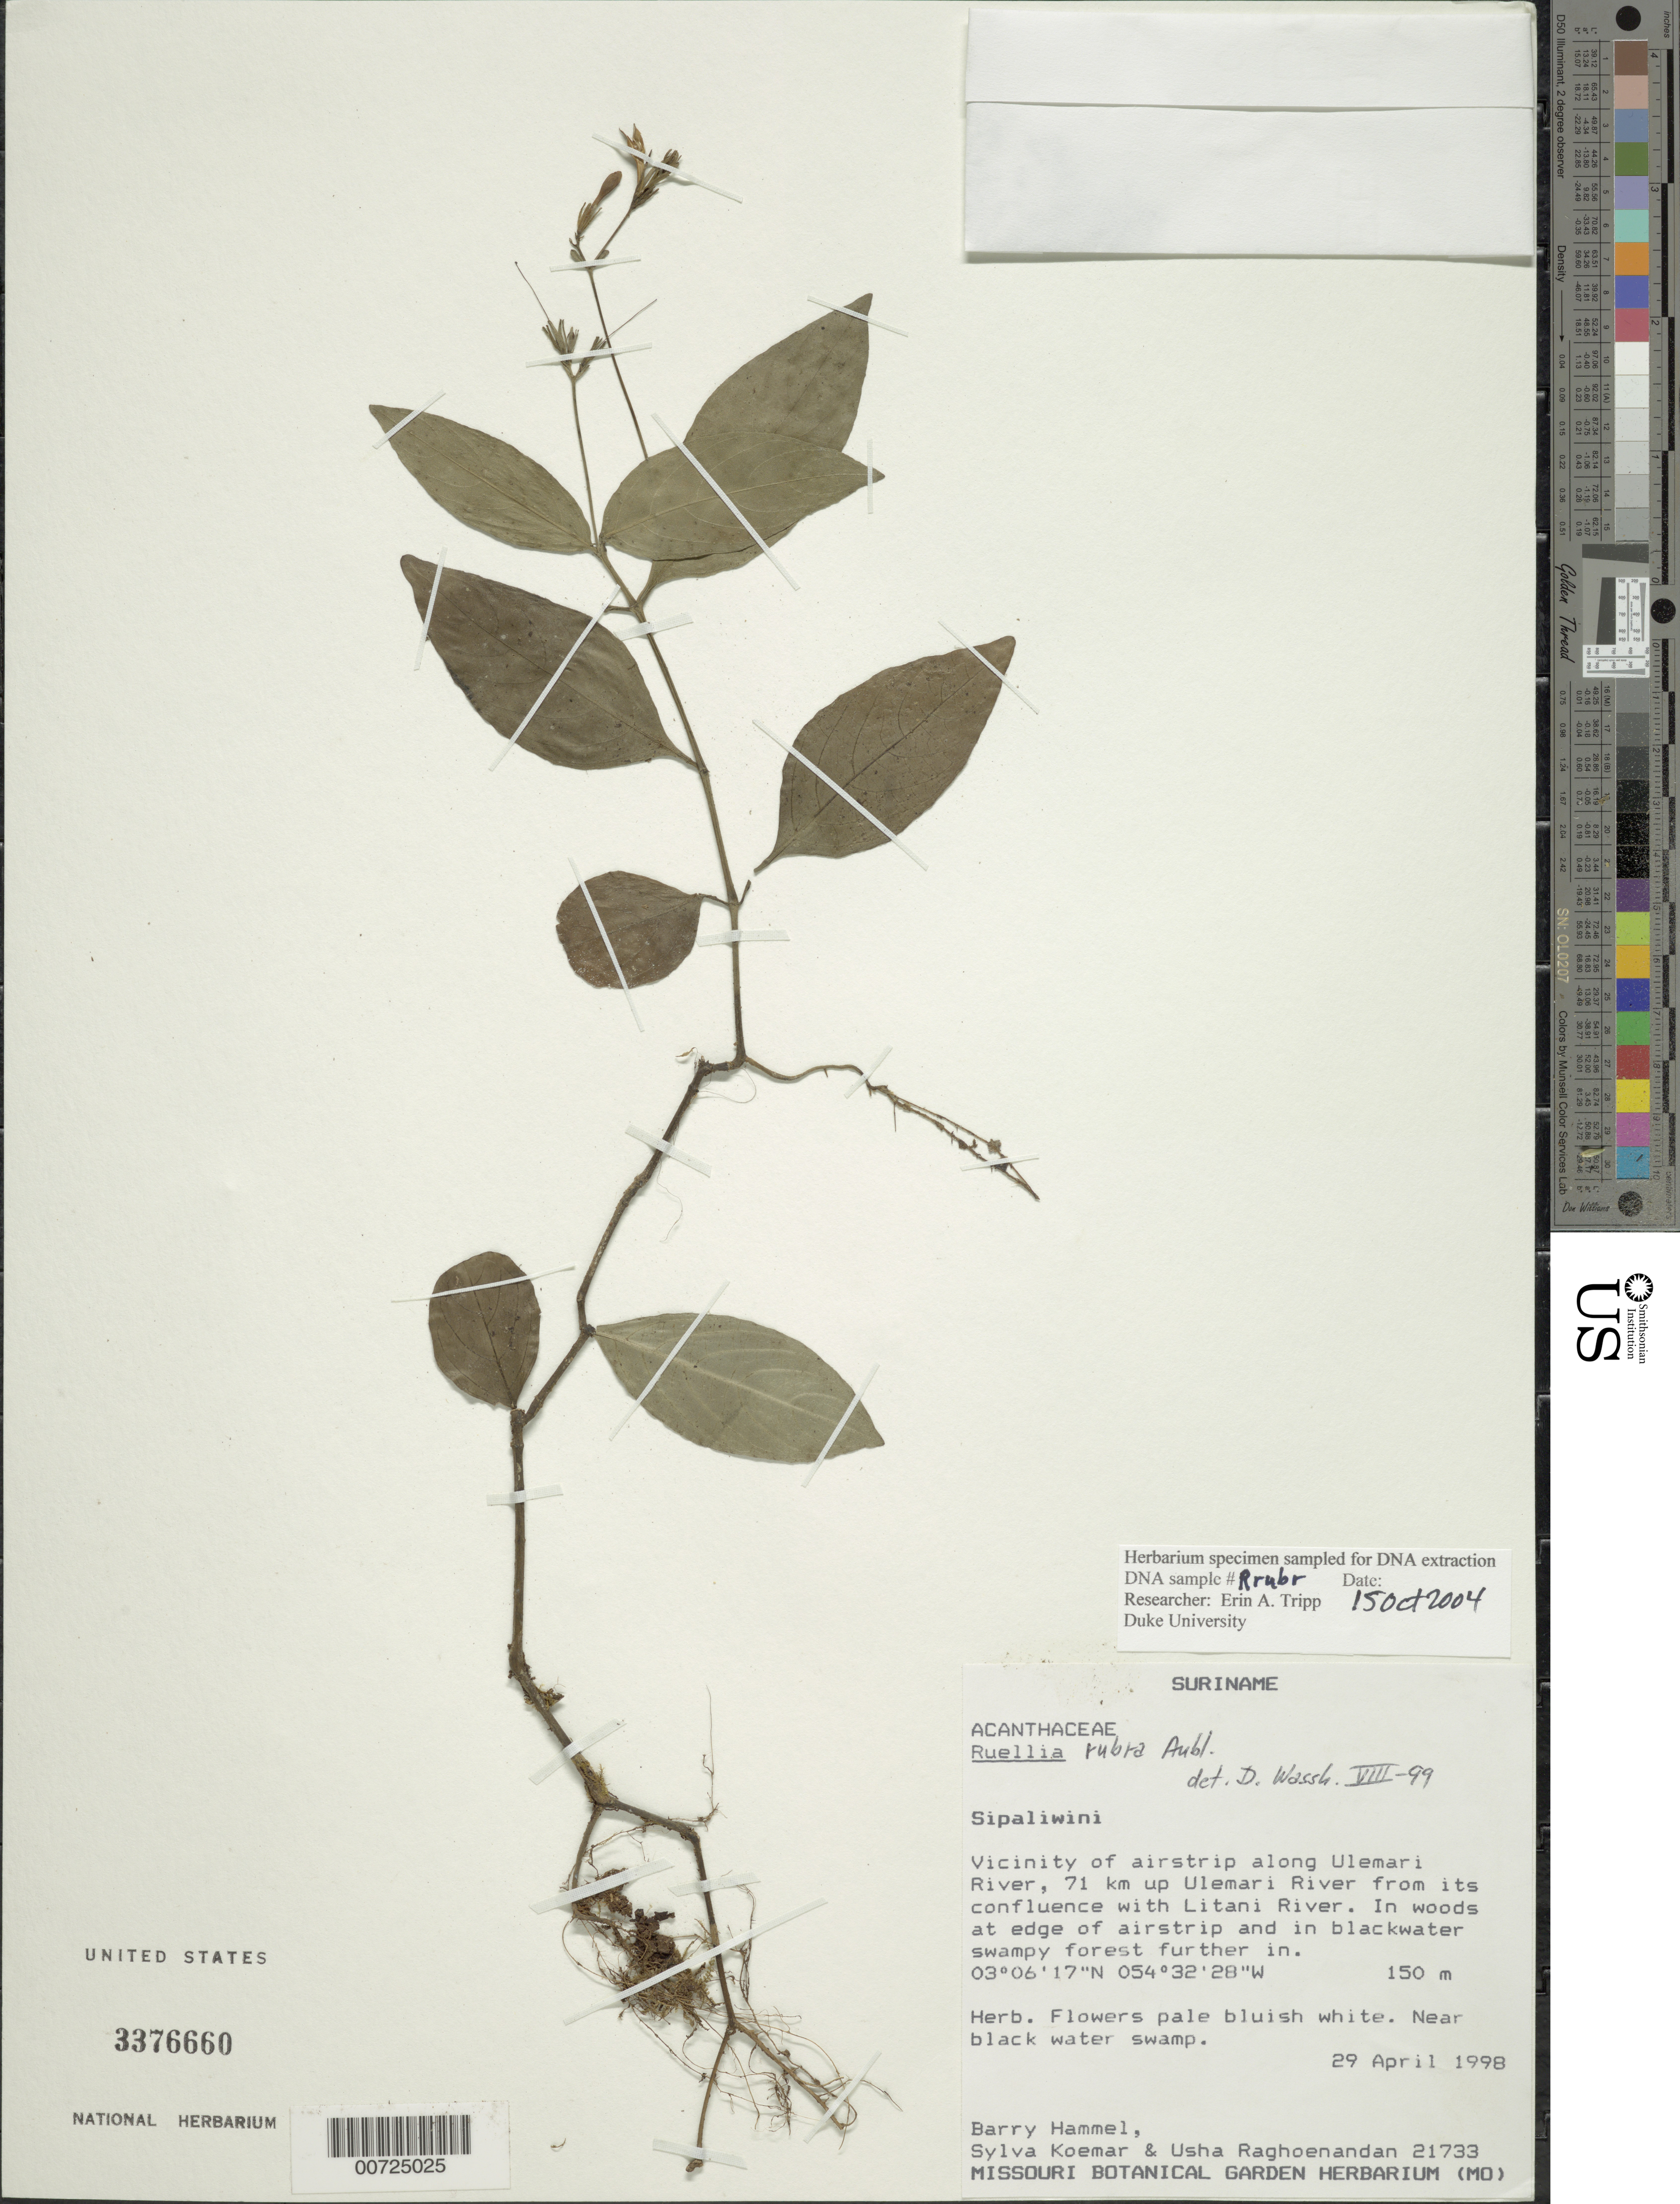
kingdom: Plantae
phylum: Tracheophyta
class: Magnoliopsida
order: Lamiales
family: Acanthaceae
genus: Ruellia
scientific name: Ruellia rubra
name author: Aubl.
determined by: Wasshausen, Dieter C., (BOT), Smithsonian Institution - National Museum of Natural History (UNITED STATES)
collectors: B. Hammel, S. Koemar & U. Raghoenandan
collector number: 21733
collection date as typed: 29-Apr-98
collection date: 1998-04-29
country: Suriname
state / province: Sipaliwini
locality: Ulemari R., ca. 71 km upstream from confl. with Litani R.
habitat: Near blackwater swamp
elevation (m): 150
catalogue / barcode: US 3376660